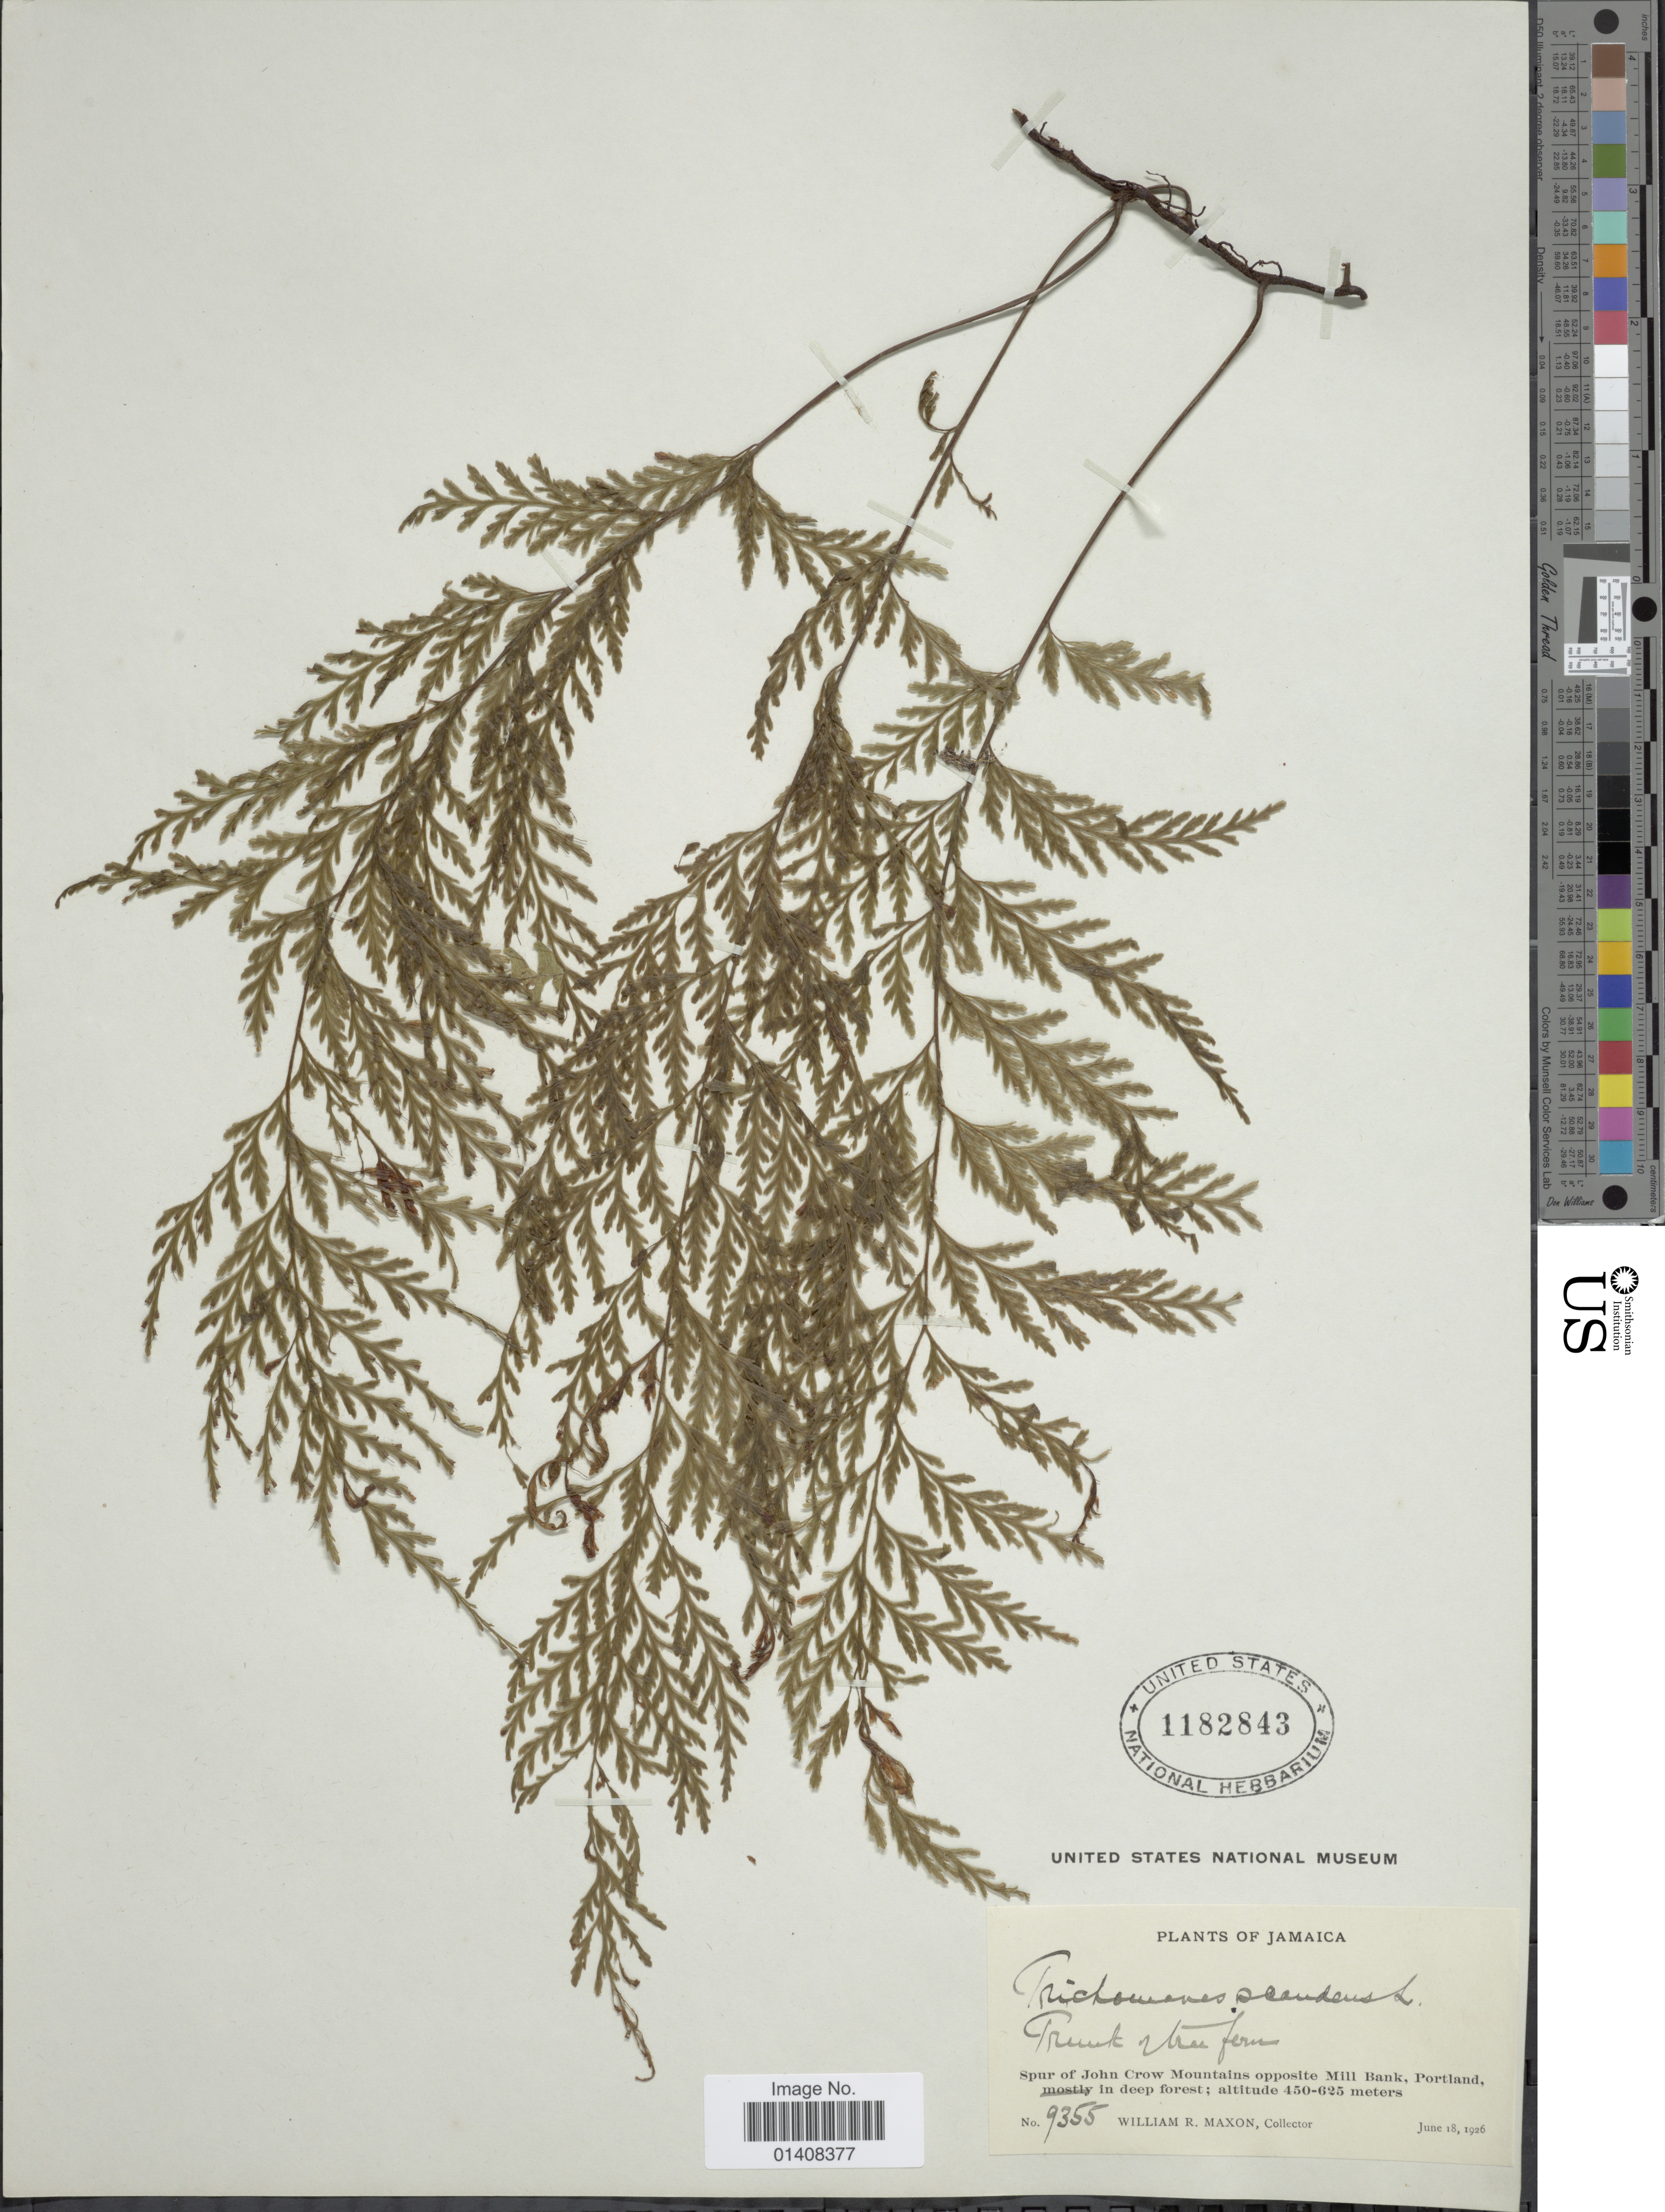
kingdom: Plantae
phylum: Tracheophyta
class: Polypodiopsida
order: Hymenophyllales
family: Hymenophyllaceae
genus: Trichomanes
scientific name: Trichomanes scandens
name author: L.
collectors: W. R. Maxon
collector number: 9355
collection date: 1926-06-18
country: Jamaica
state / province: Portland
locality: Spur of John Crow mountains opposite Mill bank, Portland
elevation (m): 450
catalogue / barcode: US 1182843